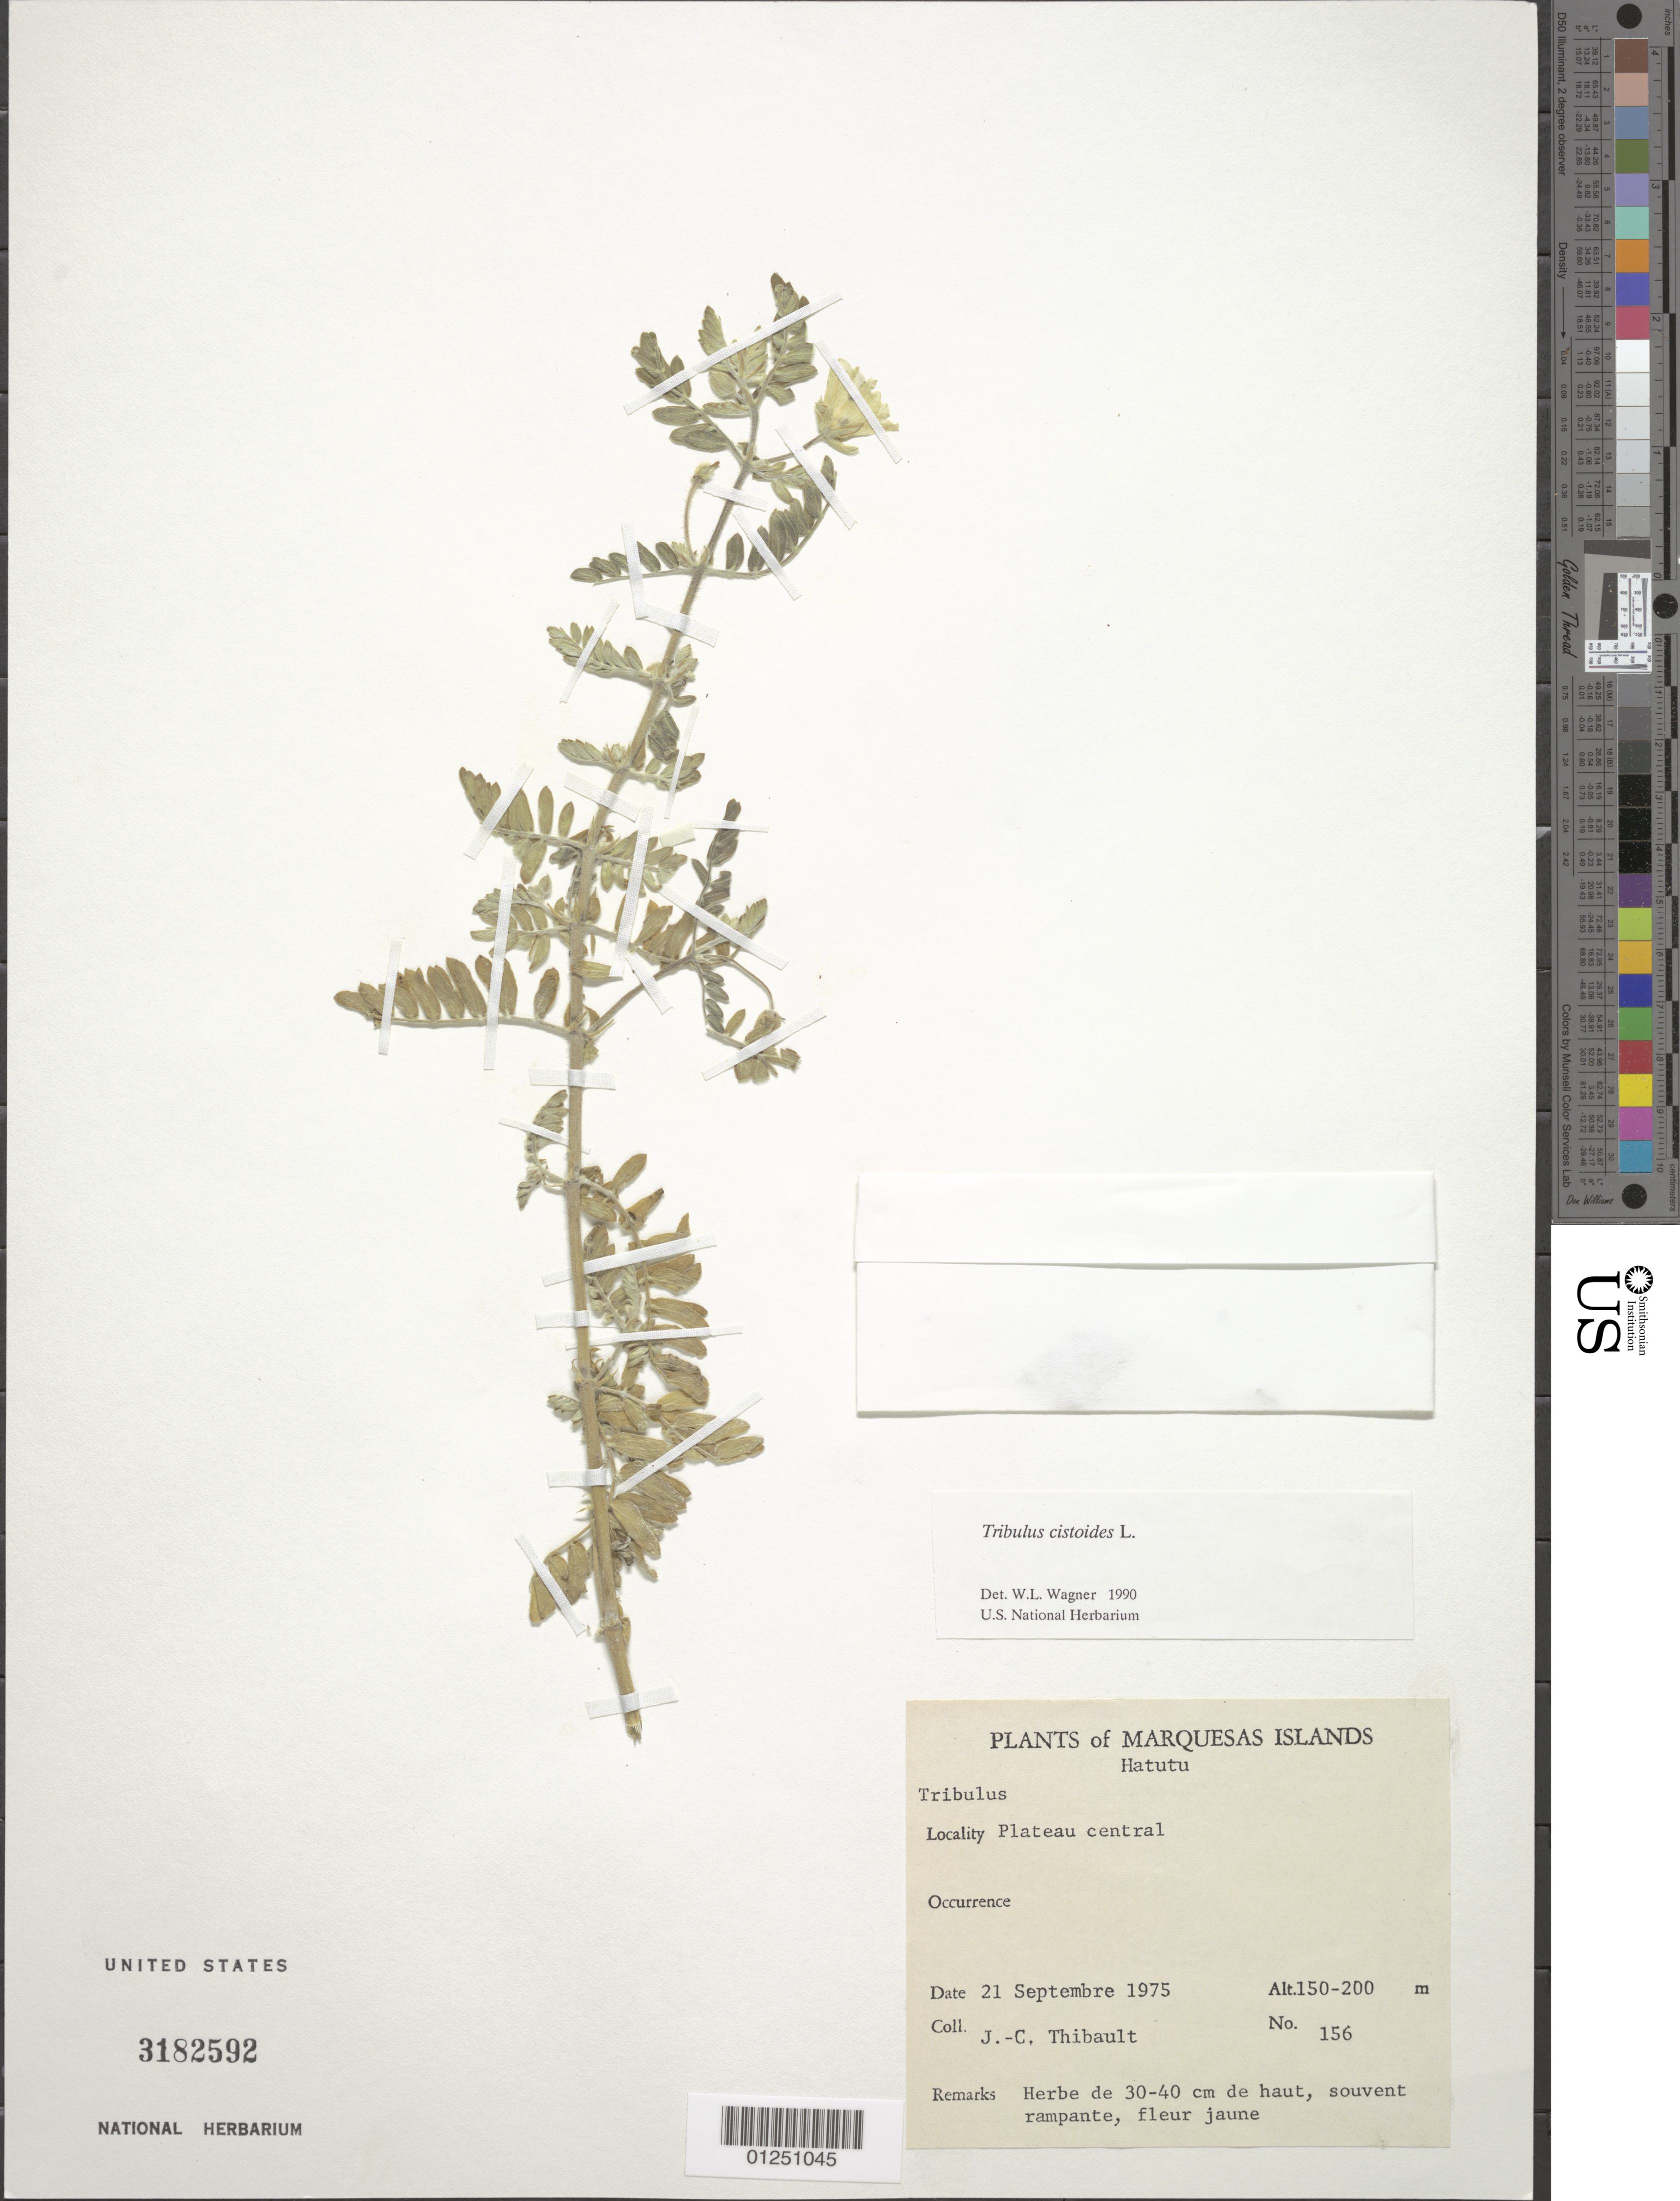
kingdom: Plantae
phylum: Tracheophyta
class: Magnoliopsida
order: Zygophyllales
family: Zygophyllaceae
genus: Tribulus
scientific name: Tribulus cistoides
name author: L.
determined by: Wagner, W. L., (BOT), Smithsonian Institution - National Museum of Natural History (UNITED STATES)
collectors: J. Thibault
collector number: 156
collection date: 1975-09-21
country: French Polynesia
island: Hatutaa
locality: Plateau centrale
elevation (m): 150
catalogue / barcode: US 3182592